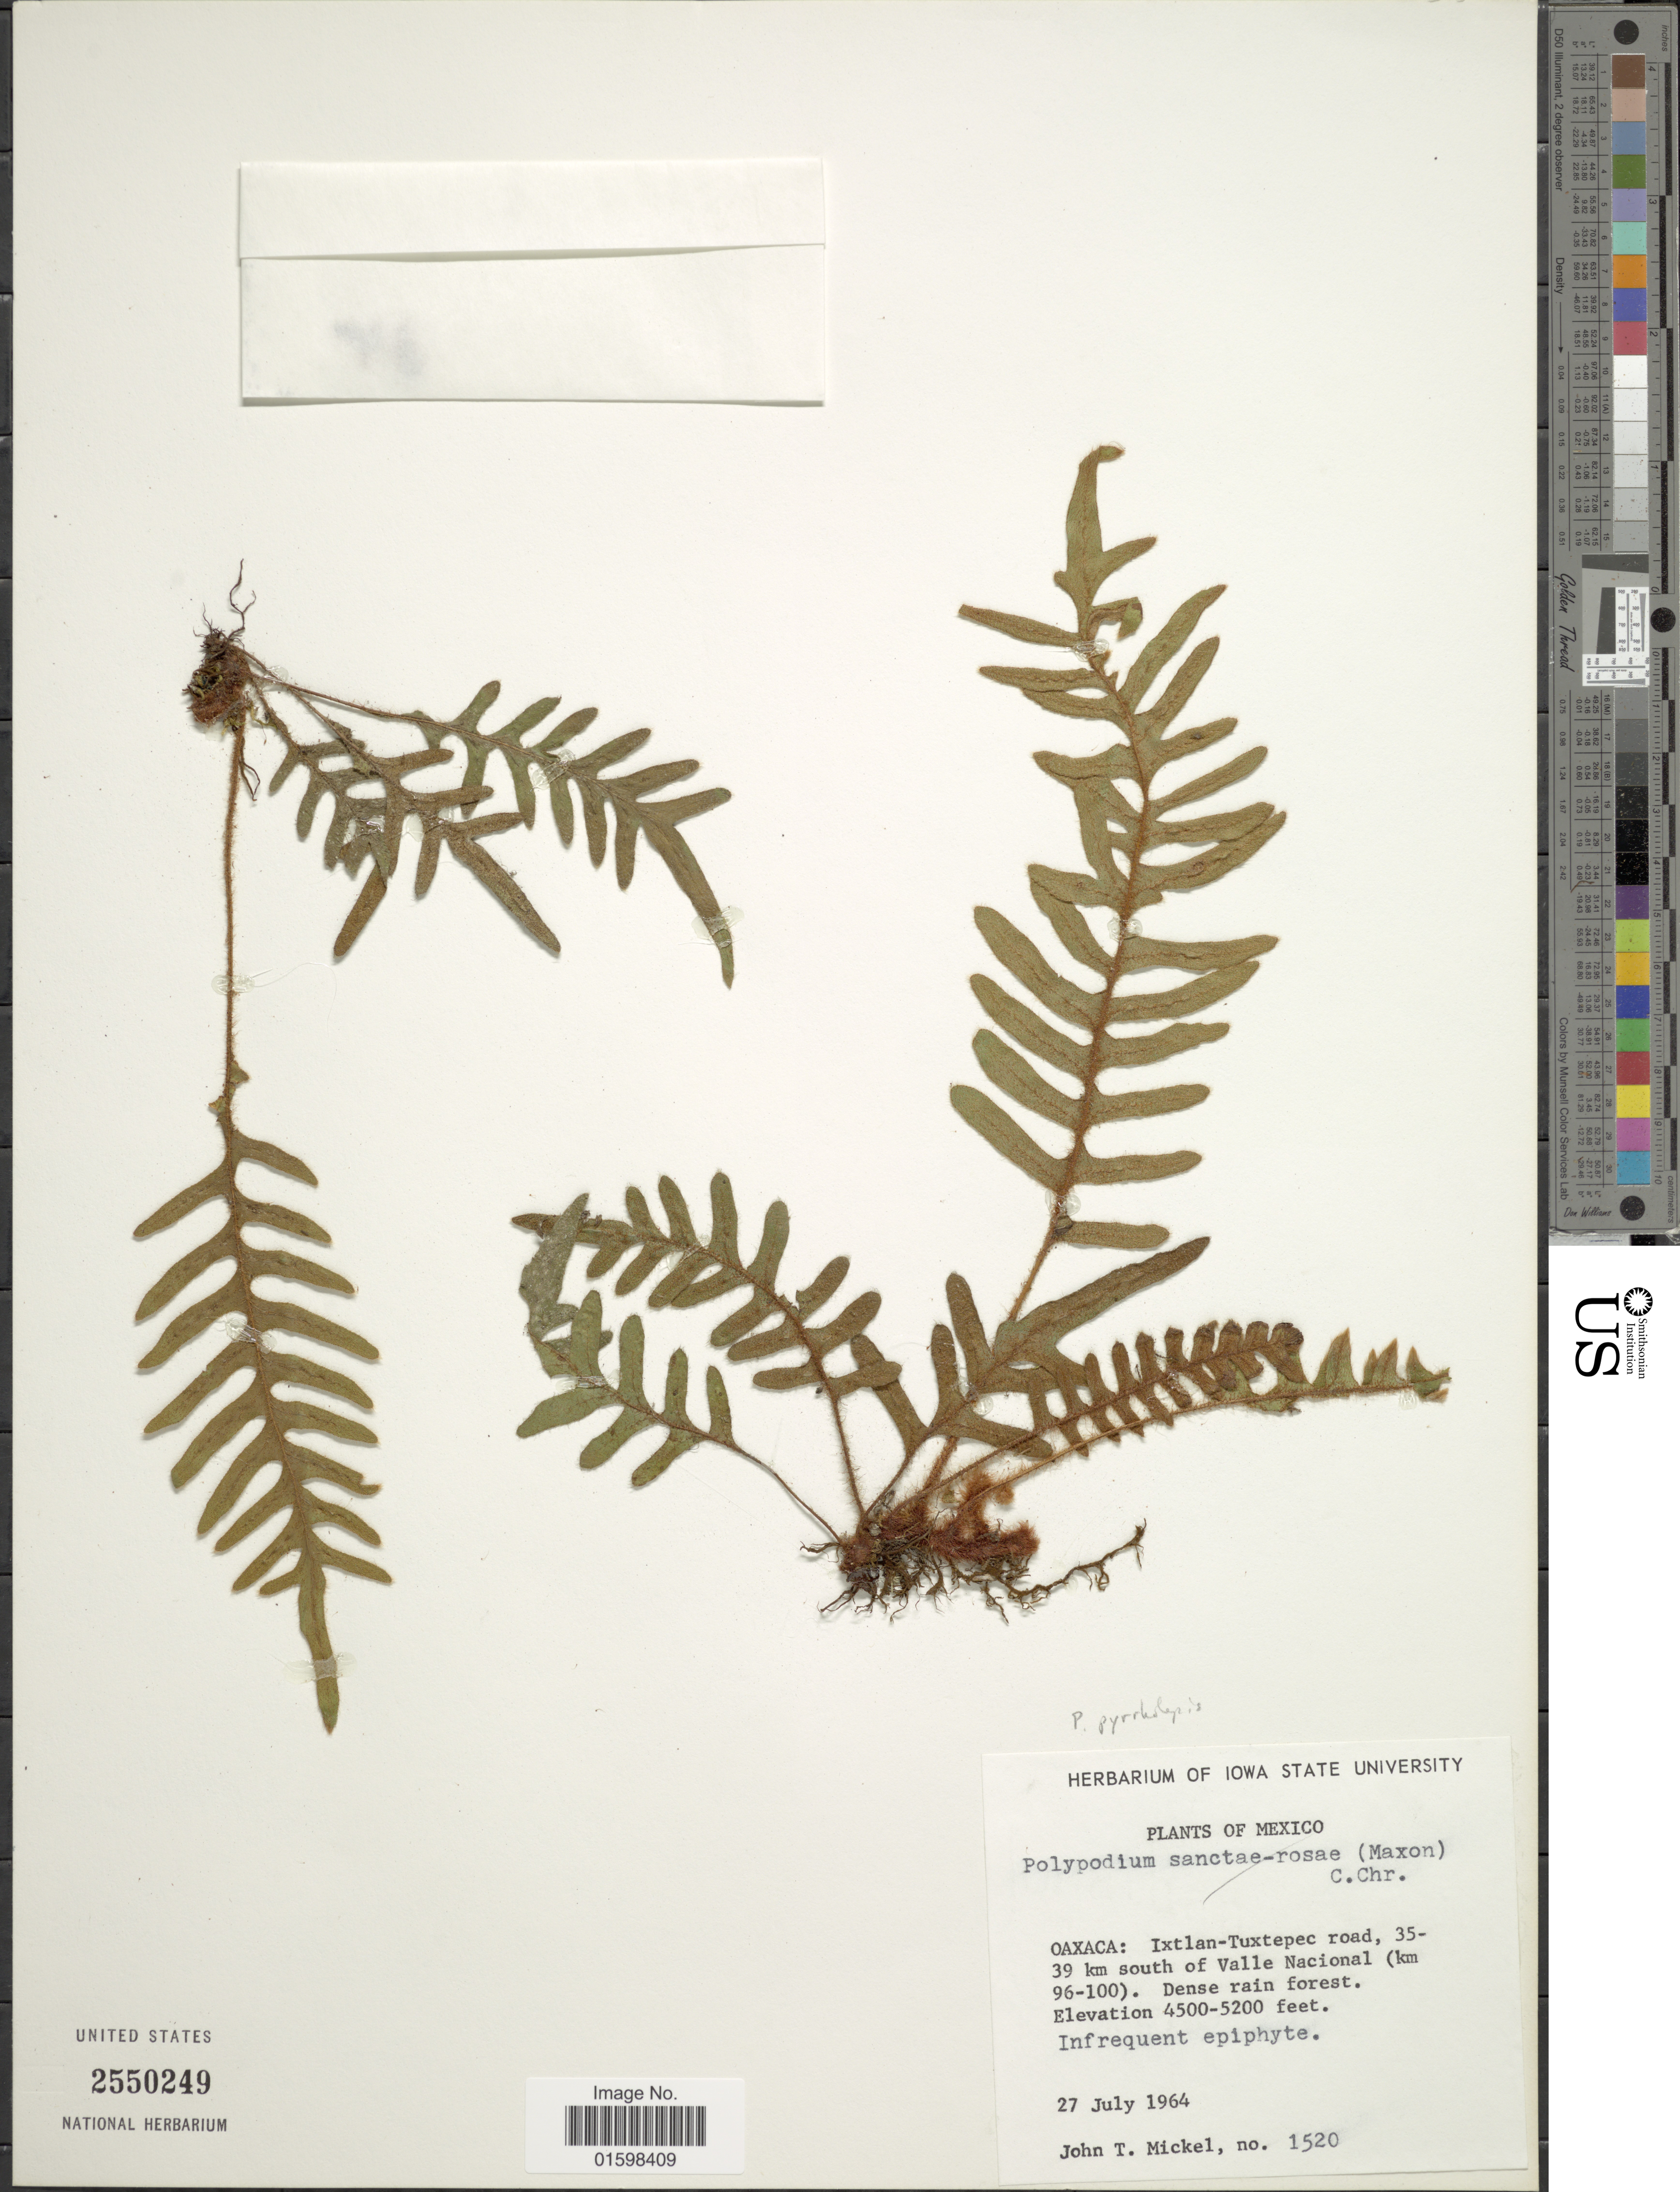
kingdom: Plantae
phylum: Tracheophyta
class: Polypodiopsida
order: Polypodiales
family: Polypodiaceae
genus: Pleopeltis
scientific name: Pleopeltis pyrrholepis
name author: (Fée) A.R. Sm. & Tejero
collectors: J. T. Mickel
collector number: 1520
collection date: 1964-07-27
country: Mexico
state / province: Oaxaca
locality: Ixtlan-Tuxtepec road, 35-39 Km south of Valle Nacional (pkm 96-100).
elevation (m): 1372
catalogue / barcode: US 2550249